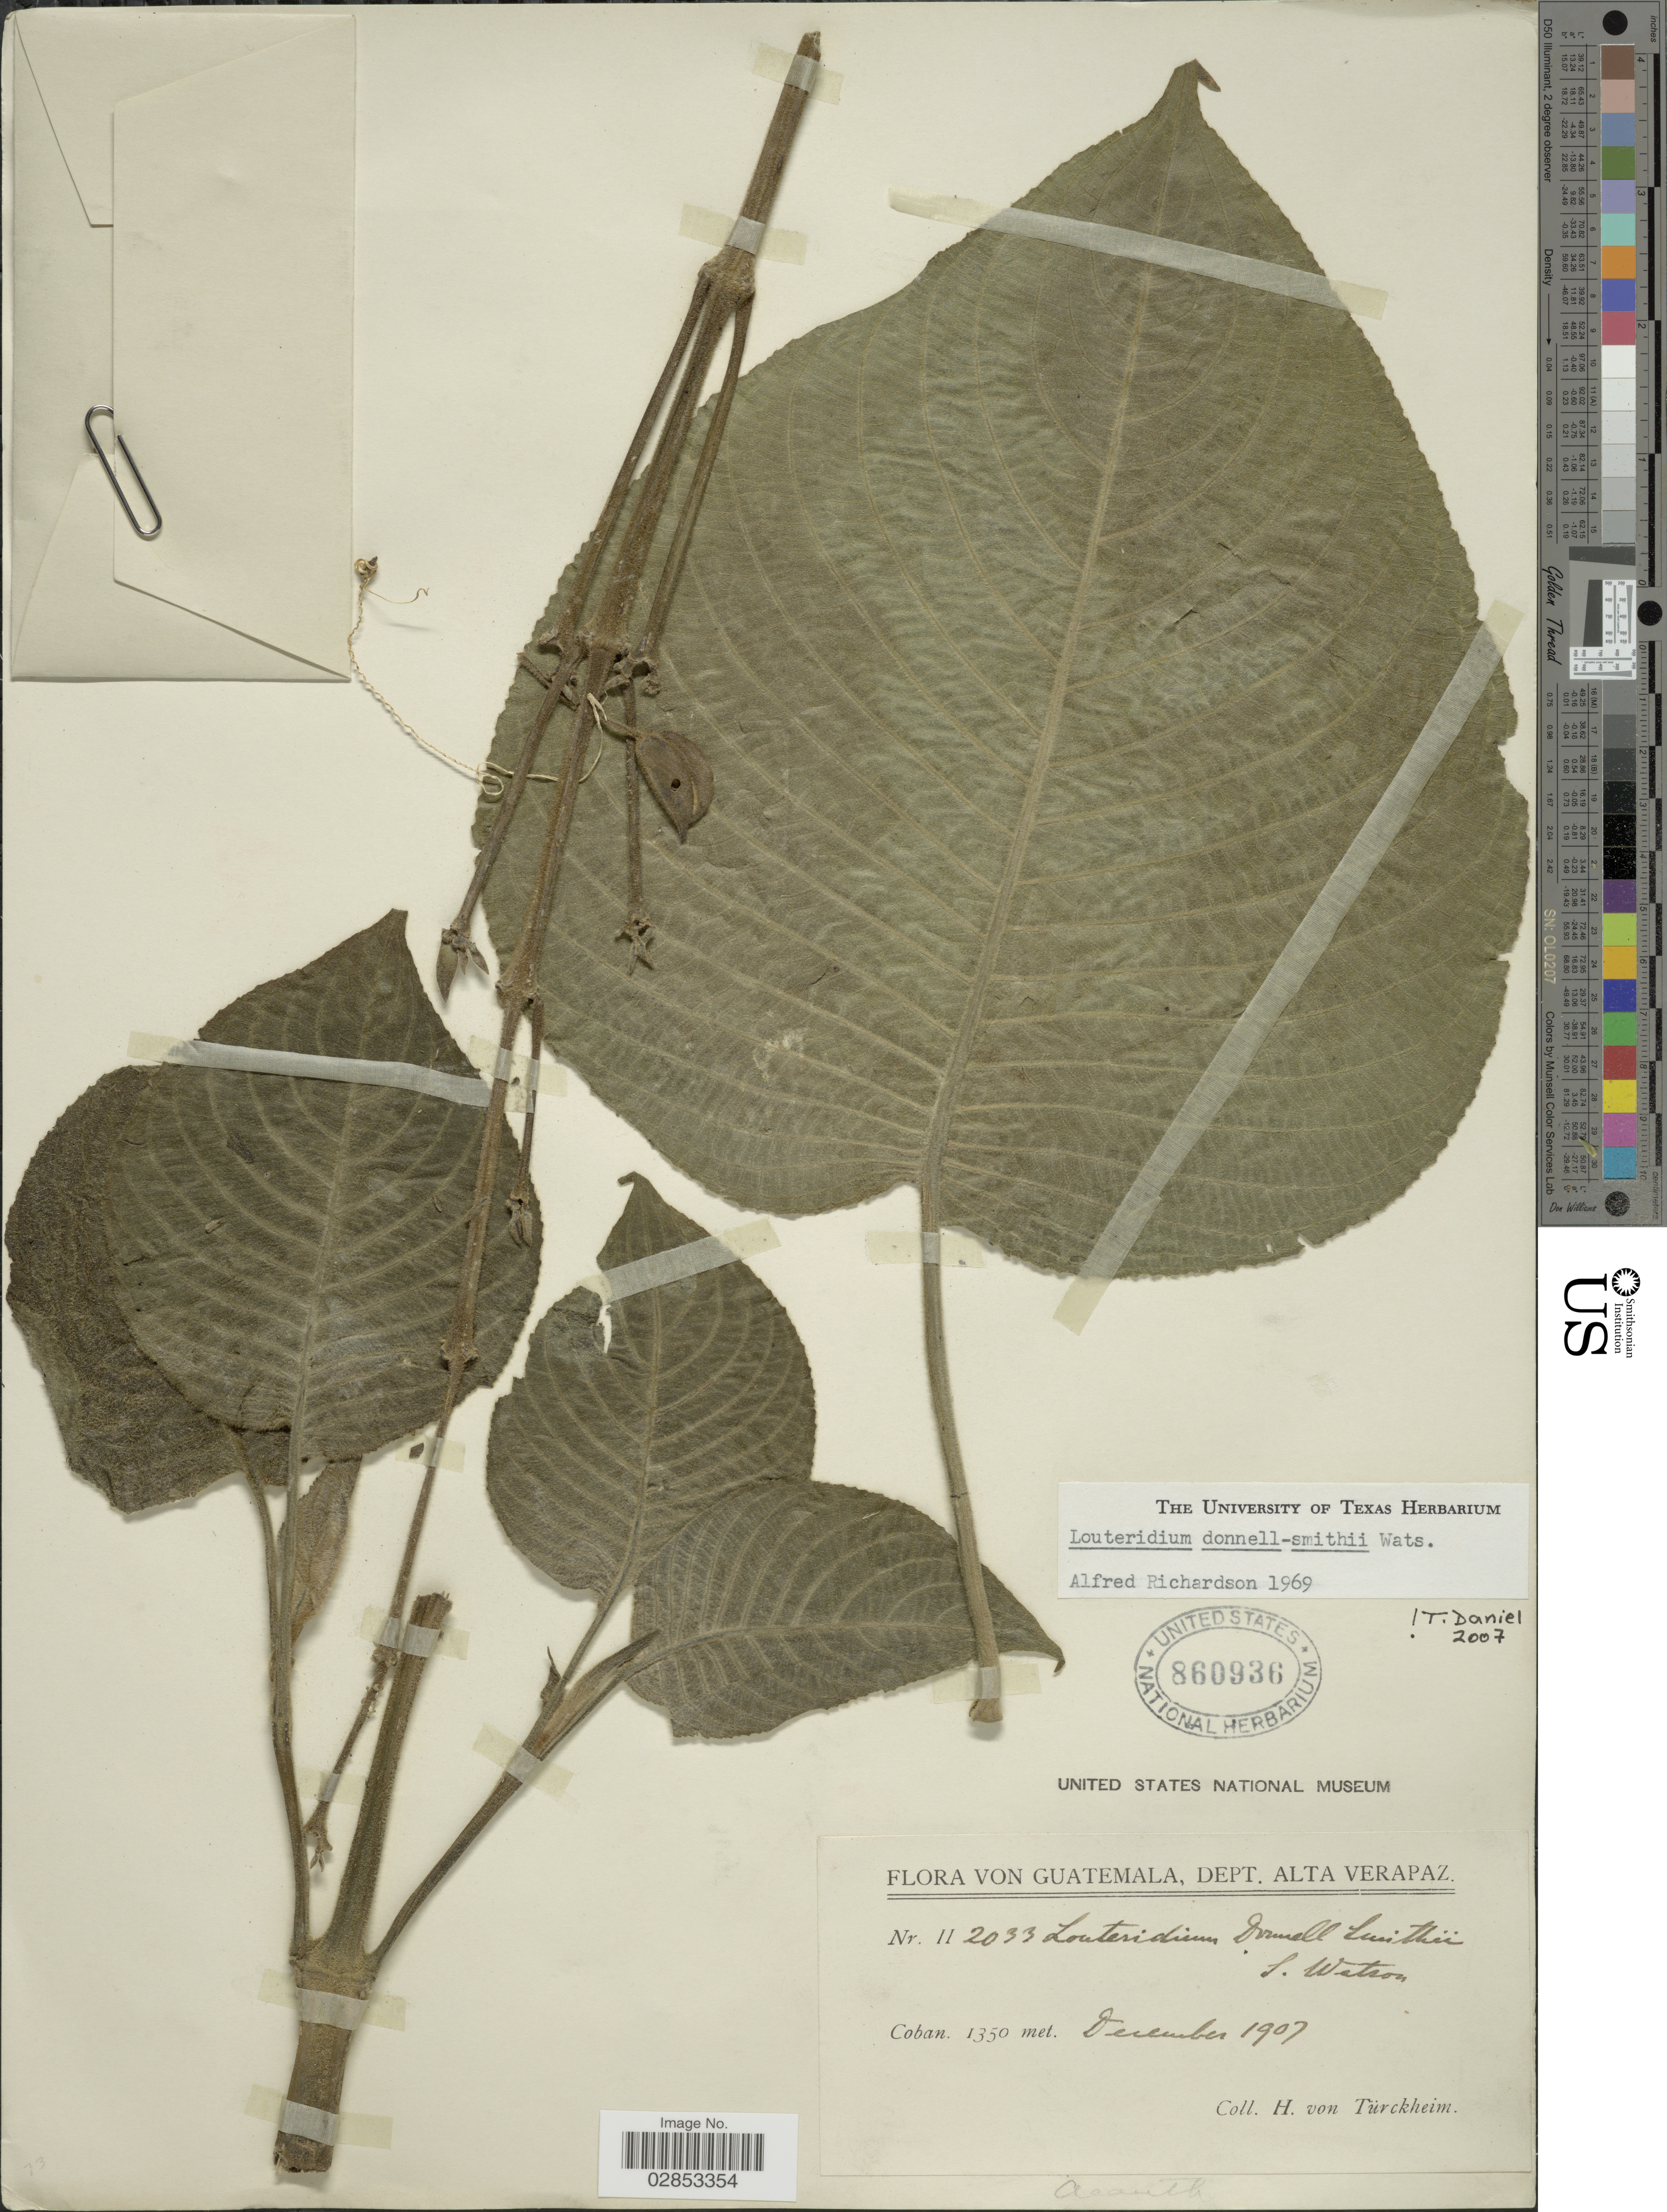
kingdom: Plantae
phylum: Tracheophyta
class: Magnoliopsida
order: Lamiales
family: Acanthaceae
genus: Louteridium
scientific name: Louteridium donnell-smithii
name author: S. Watson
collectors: H. von Türckheim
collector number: II2033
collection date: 1907-12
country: Guatemala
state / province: Alta Verapaz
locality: Dept. Alta Verapaz. Coban.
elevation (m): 1350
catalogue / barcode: US 860936